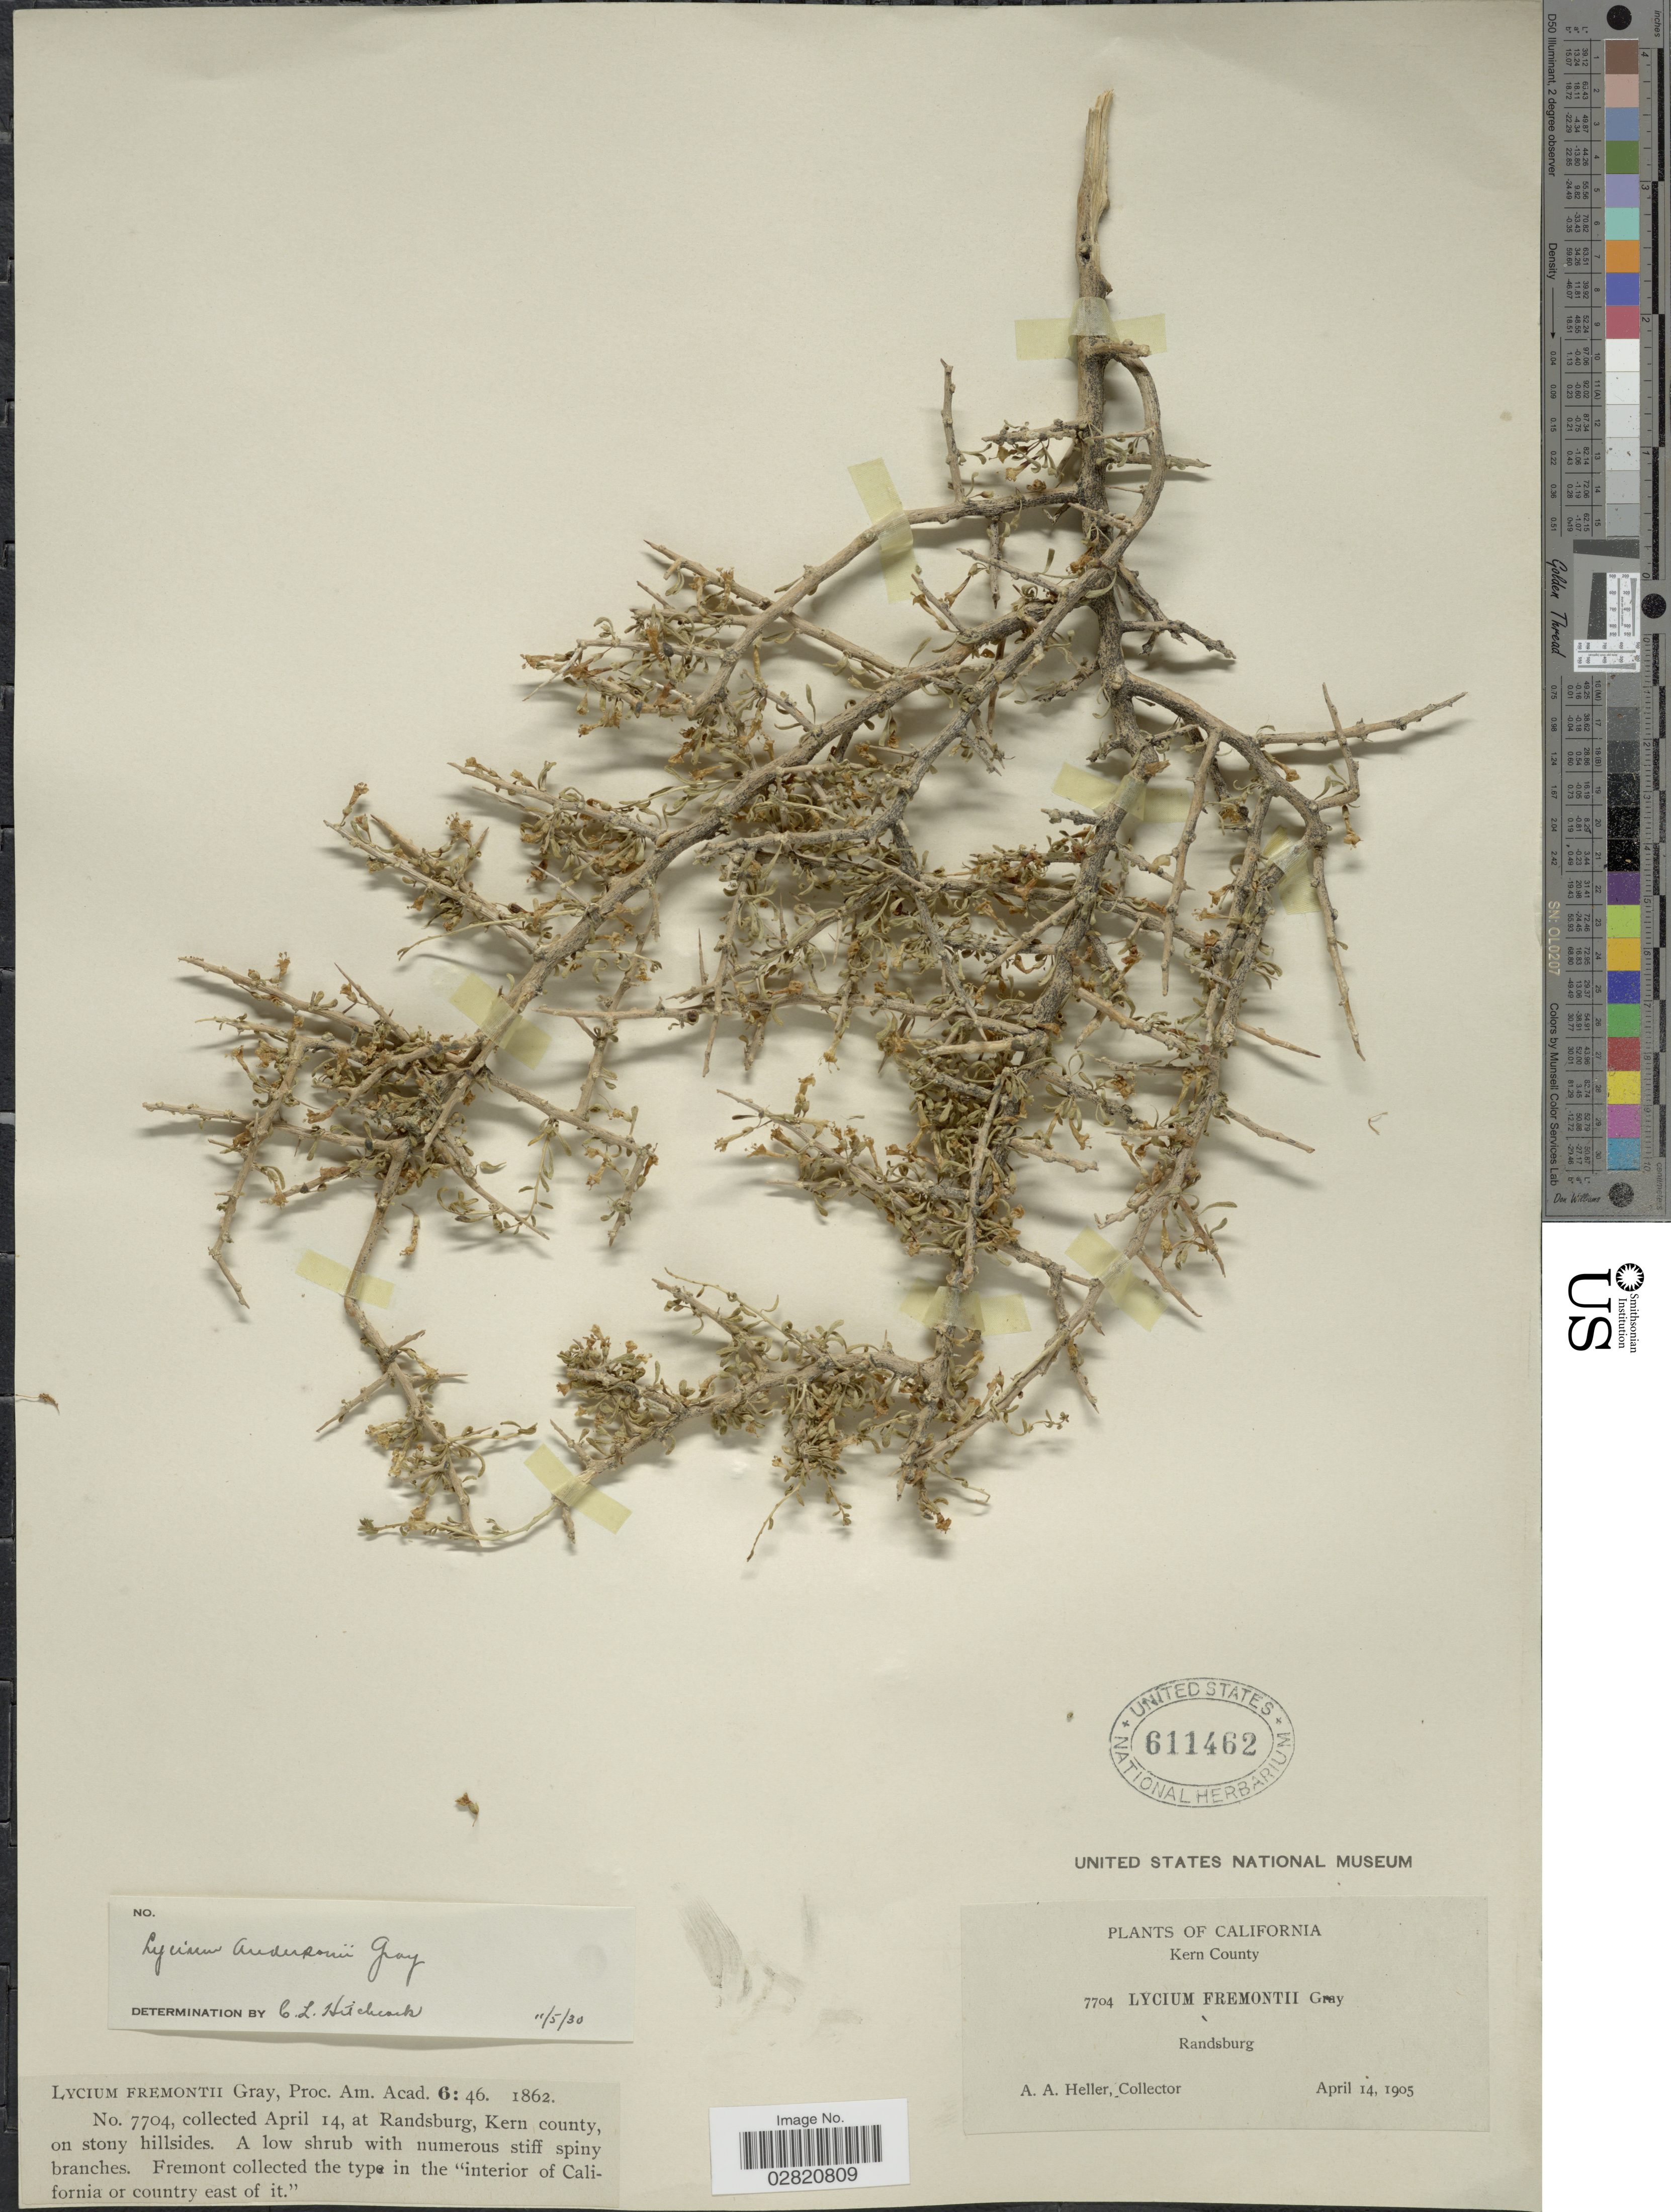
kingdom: Plantae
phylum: Tracheophyta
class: Magnoliopsida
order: Solanales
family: Solanaceae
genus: Lycium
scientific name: Lycium andersonii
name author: A. Gray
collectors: A. A. Heller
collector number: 7704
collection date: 1905-04-14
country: United States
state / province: California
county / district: Kern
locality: Kern County. Randsburg. In the "interior of California or country east of it.".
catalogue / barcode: US 611462